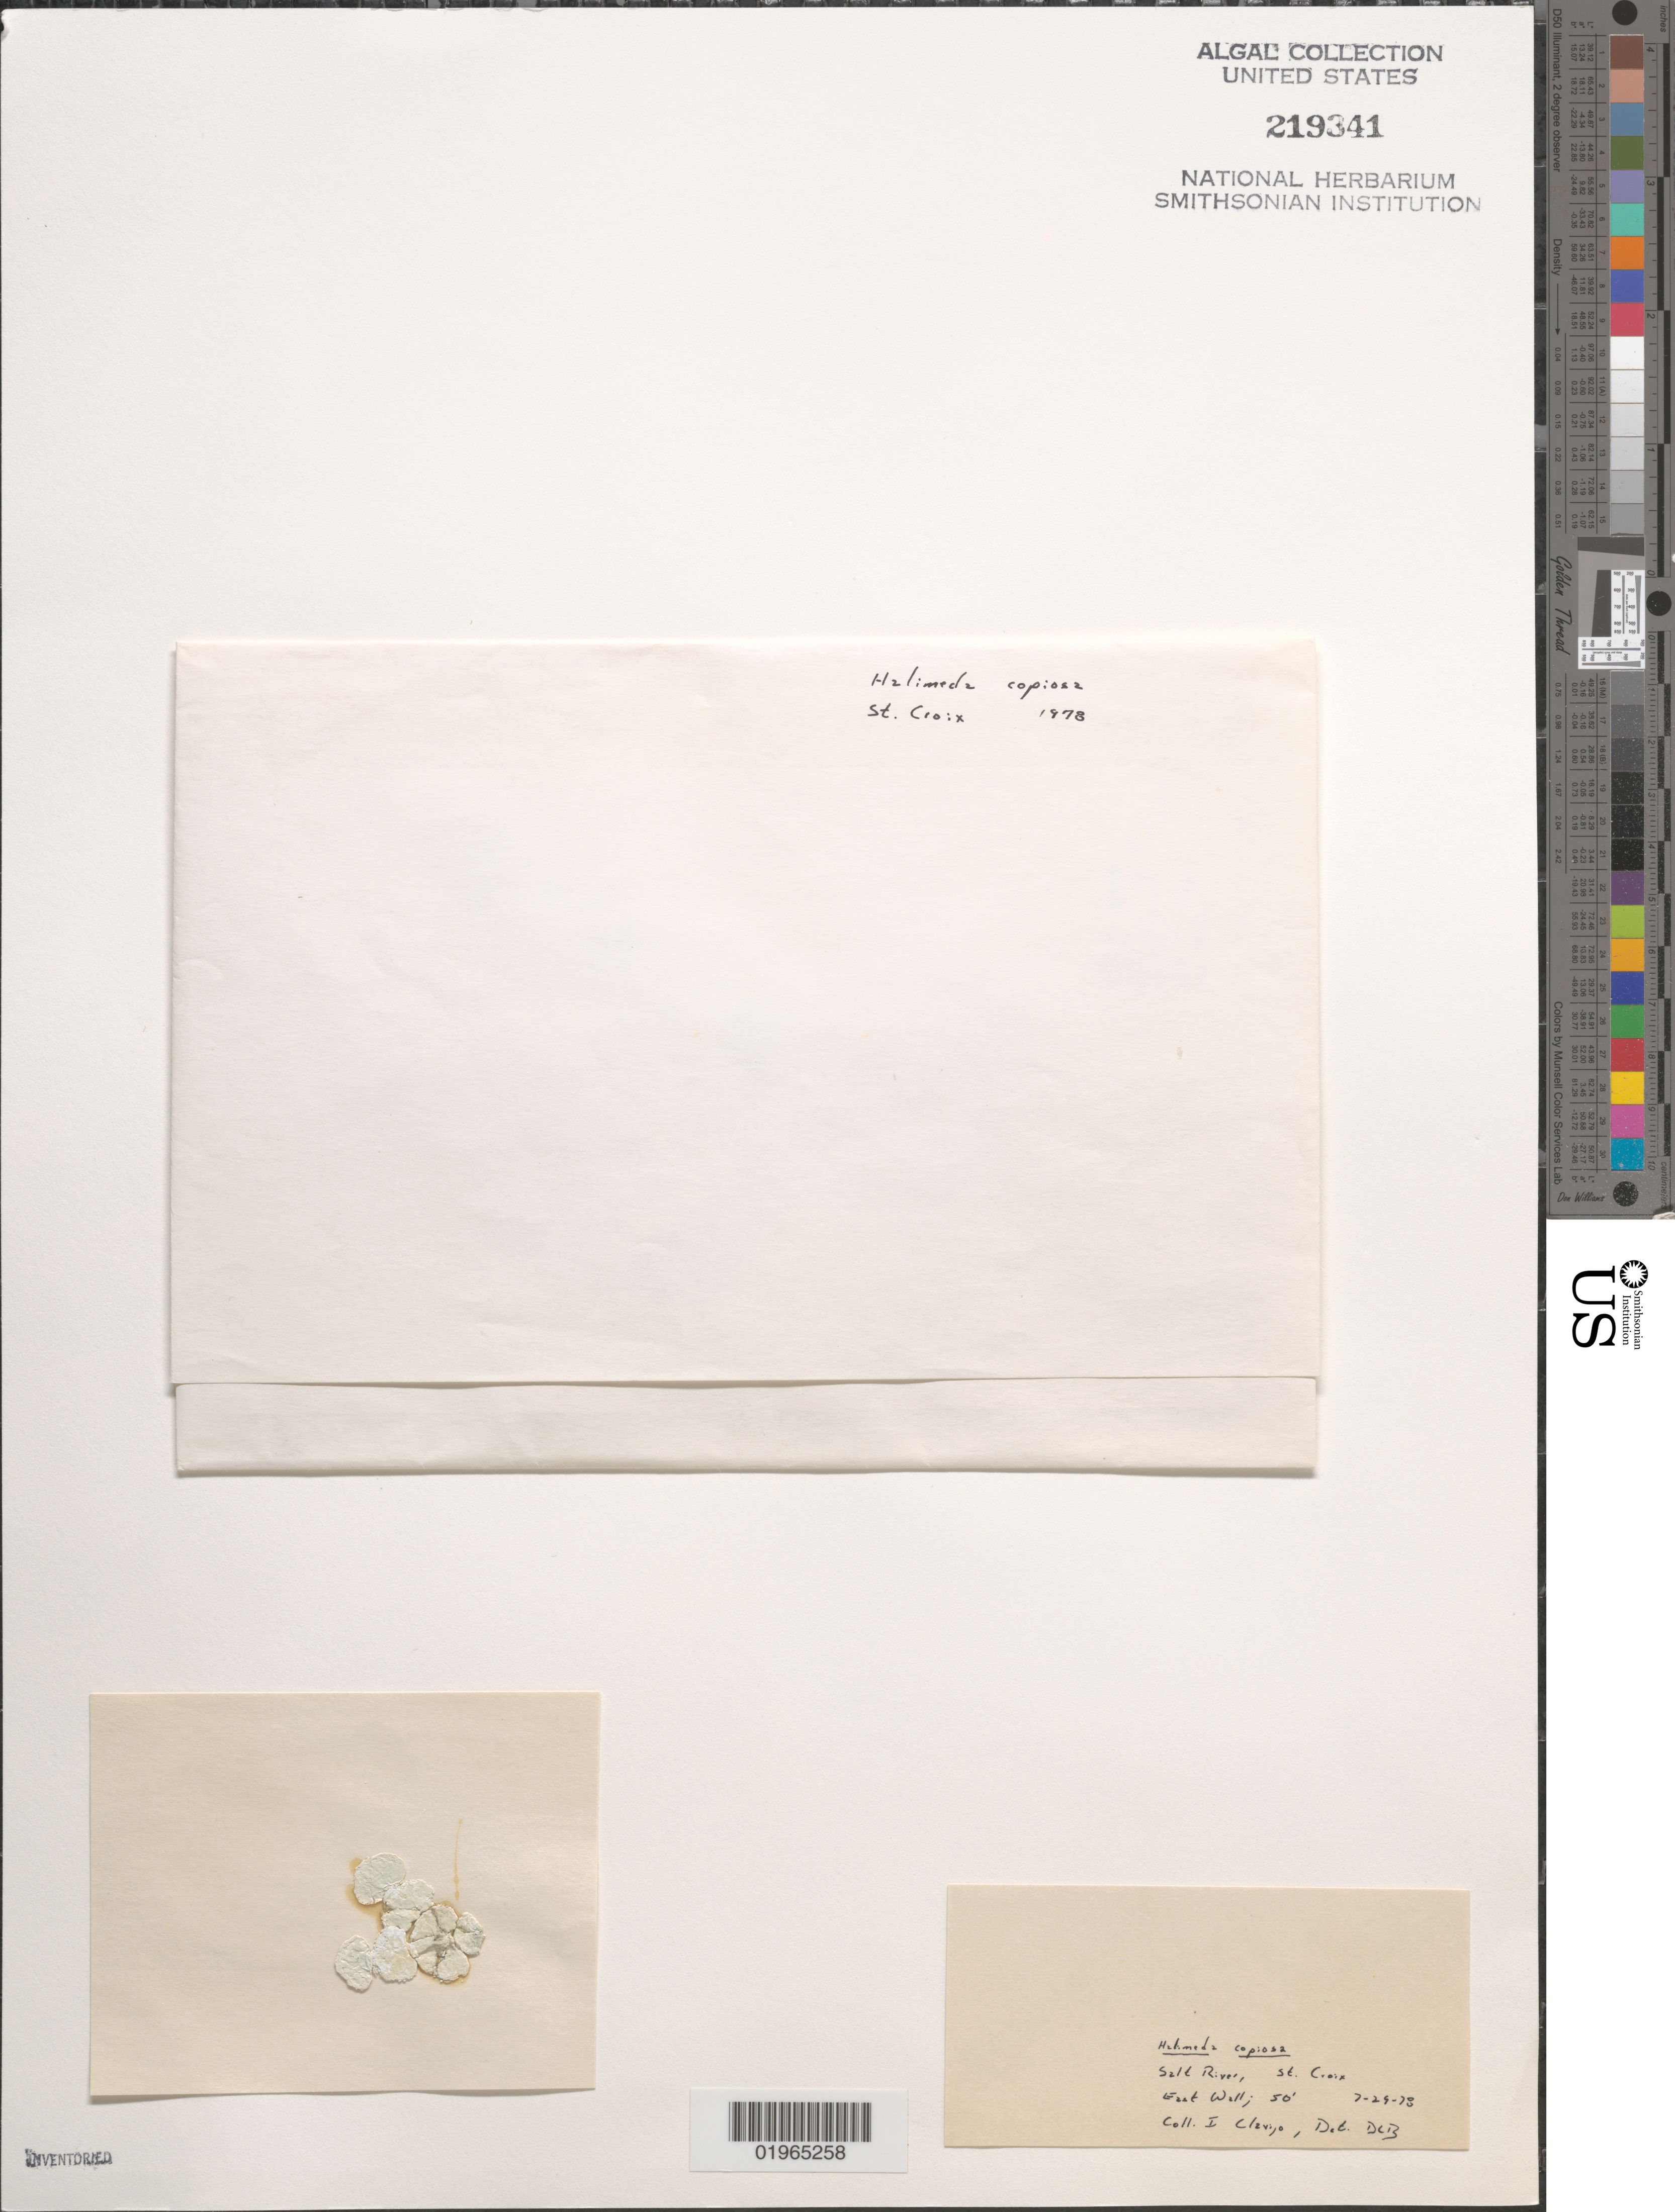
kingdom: Plantae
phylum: Chlorophyta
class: Ulvophyceae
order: Bryopsidales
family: Halimedaceae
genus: Halimeda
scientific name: Halimeda copiosa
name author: Goreau & E.A. Graham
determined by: Ballantine, D. L.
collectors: I. Clavijo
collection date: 1978-07-29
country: U.S. Virgin Islands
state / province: St. Croix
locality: Salt River, East Wall.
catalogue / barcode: US 219341